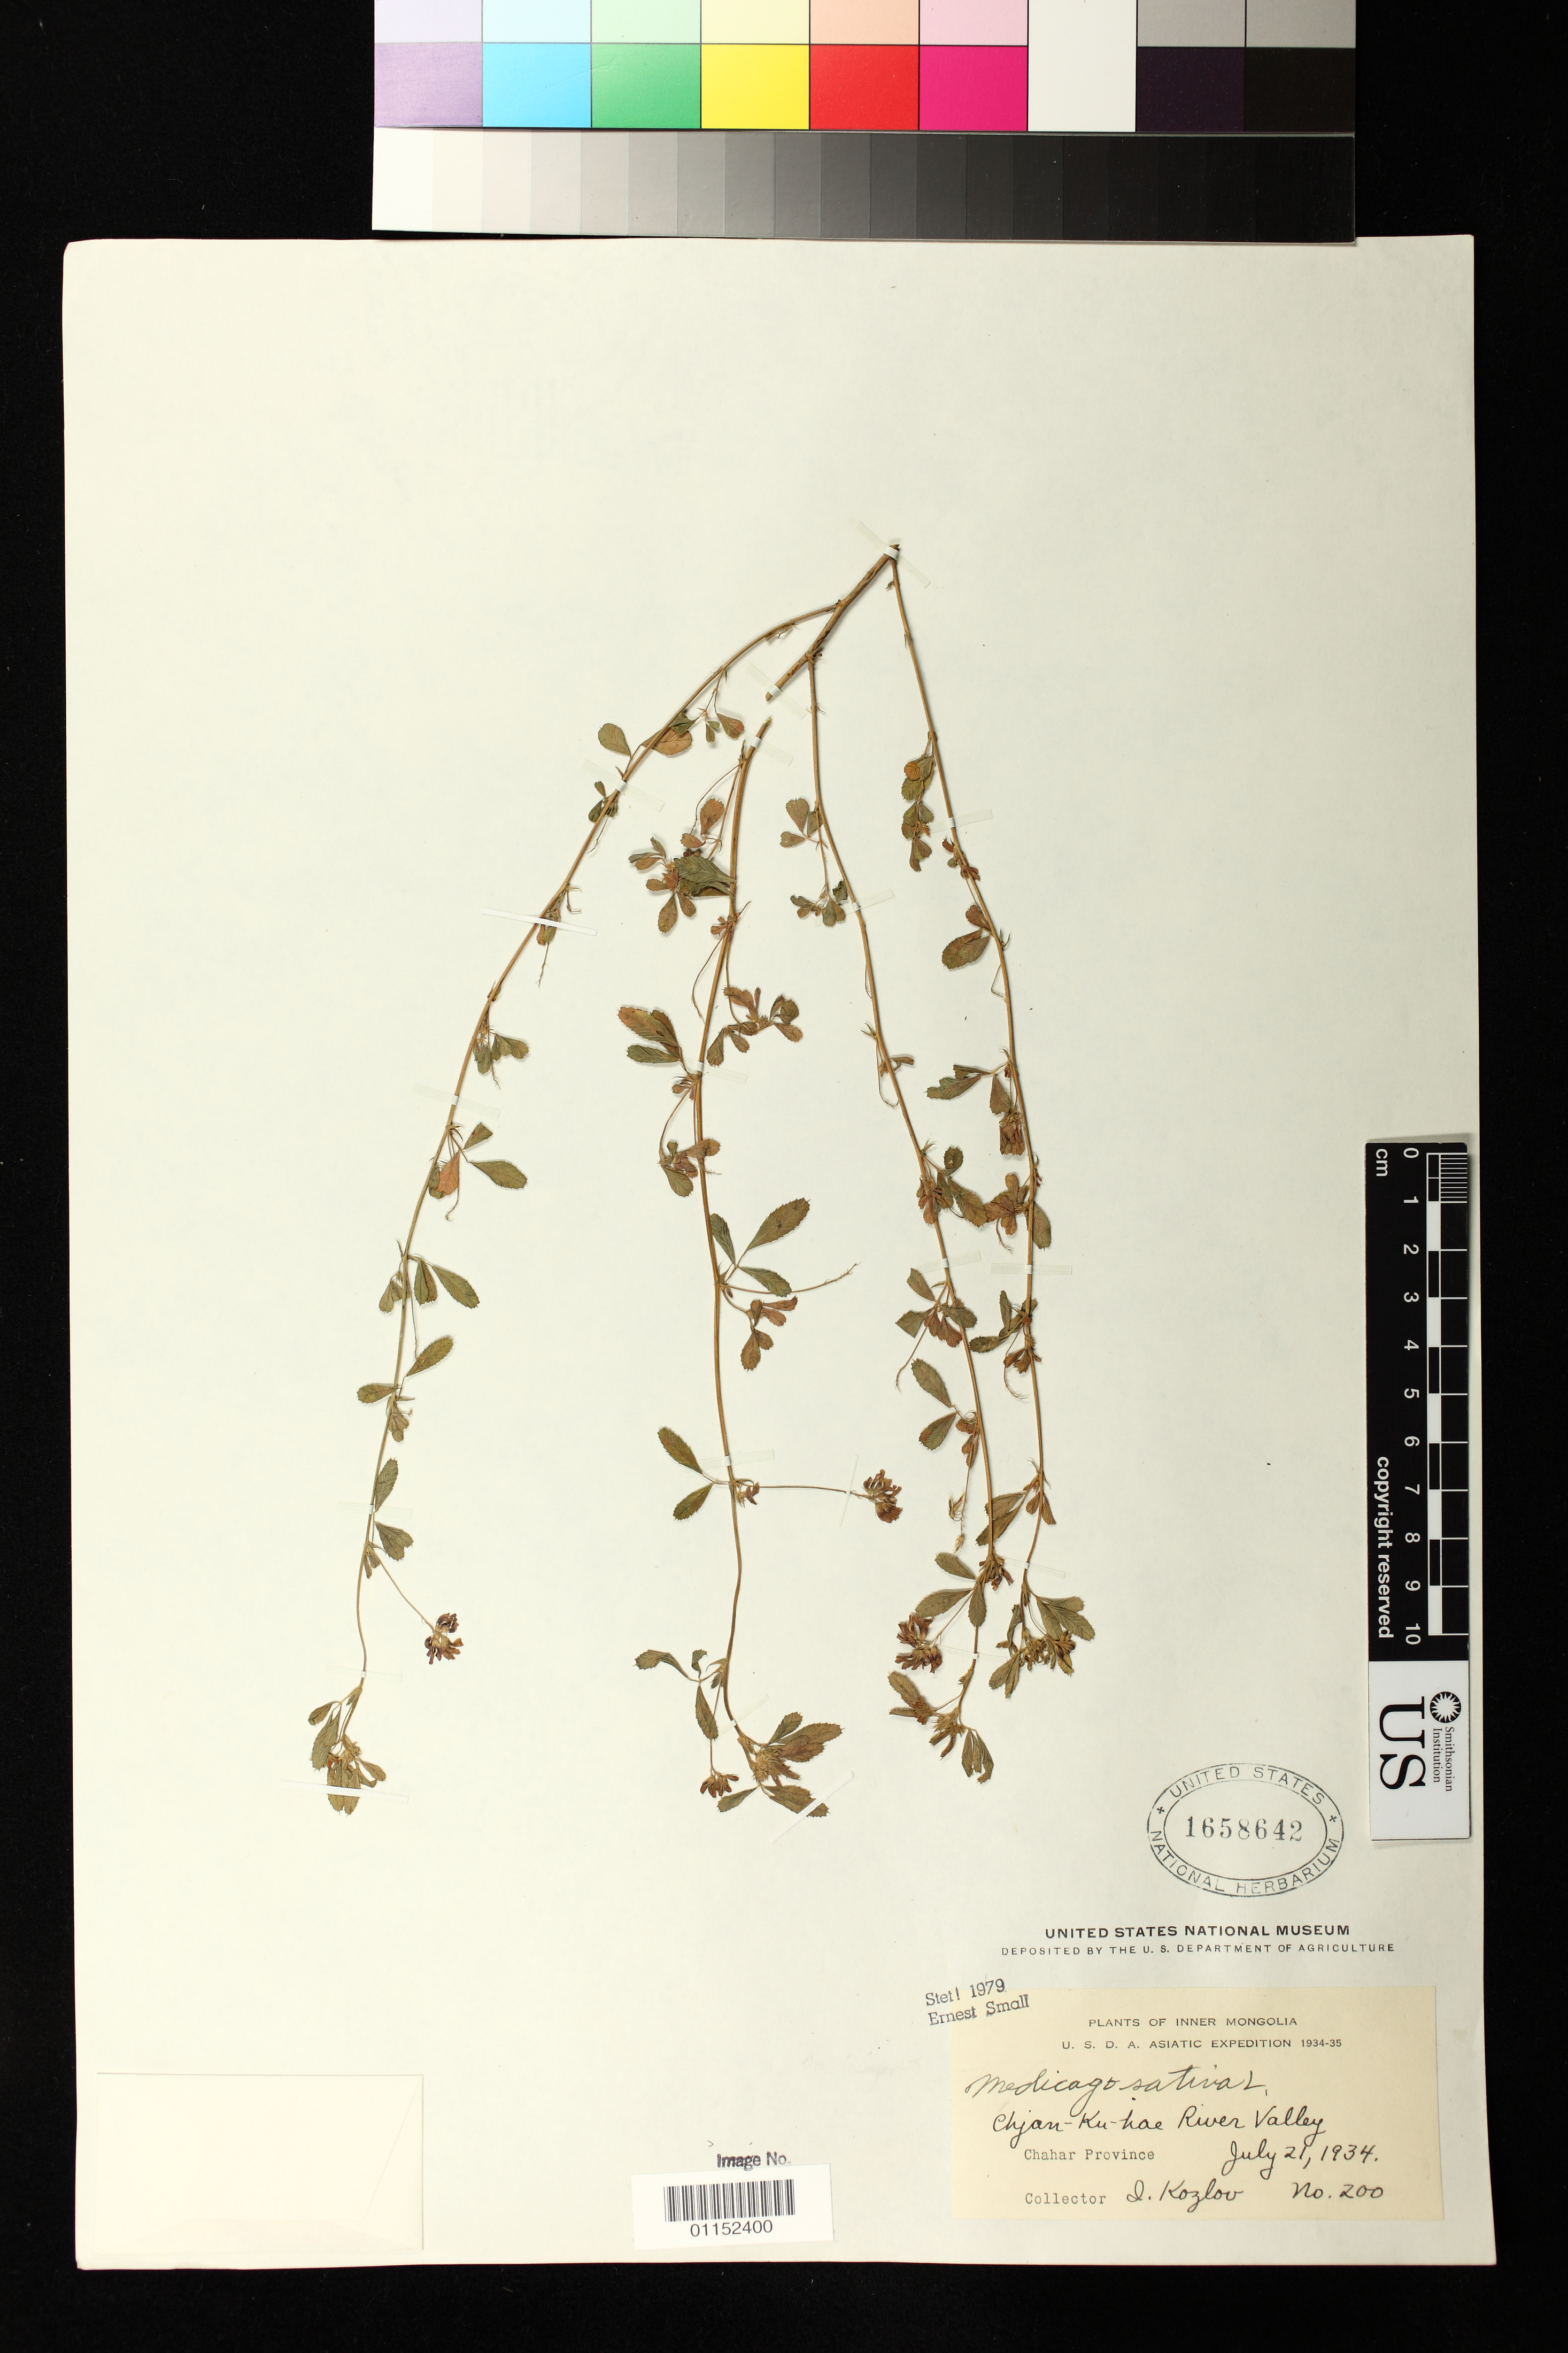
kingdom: Plantae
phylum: Tracheophyta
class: Magnoliopsida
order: Fabales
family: Fabaceae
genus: Medicago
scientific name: Medicago sativa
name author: L.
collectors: I. Kozlov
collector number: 200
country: China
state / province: Nei Monggol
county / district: Chahar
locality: Chjan-Ku-hae River Valley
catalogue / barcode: US 1658642